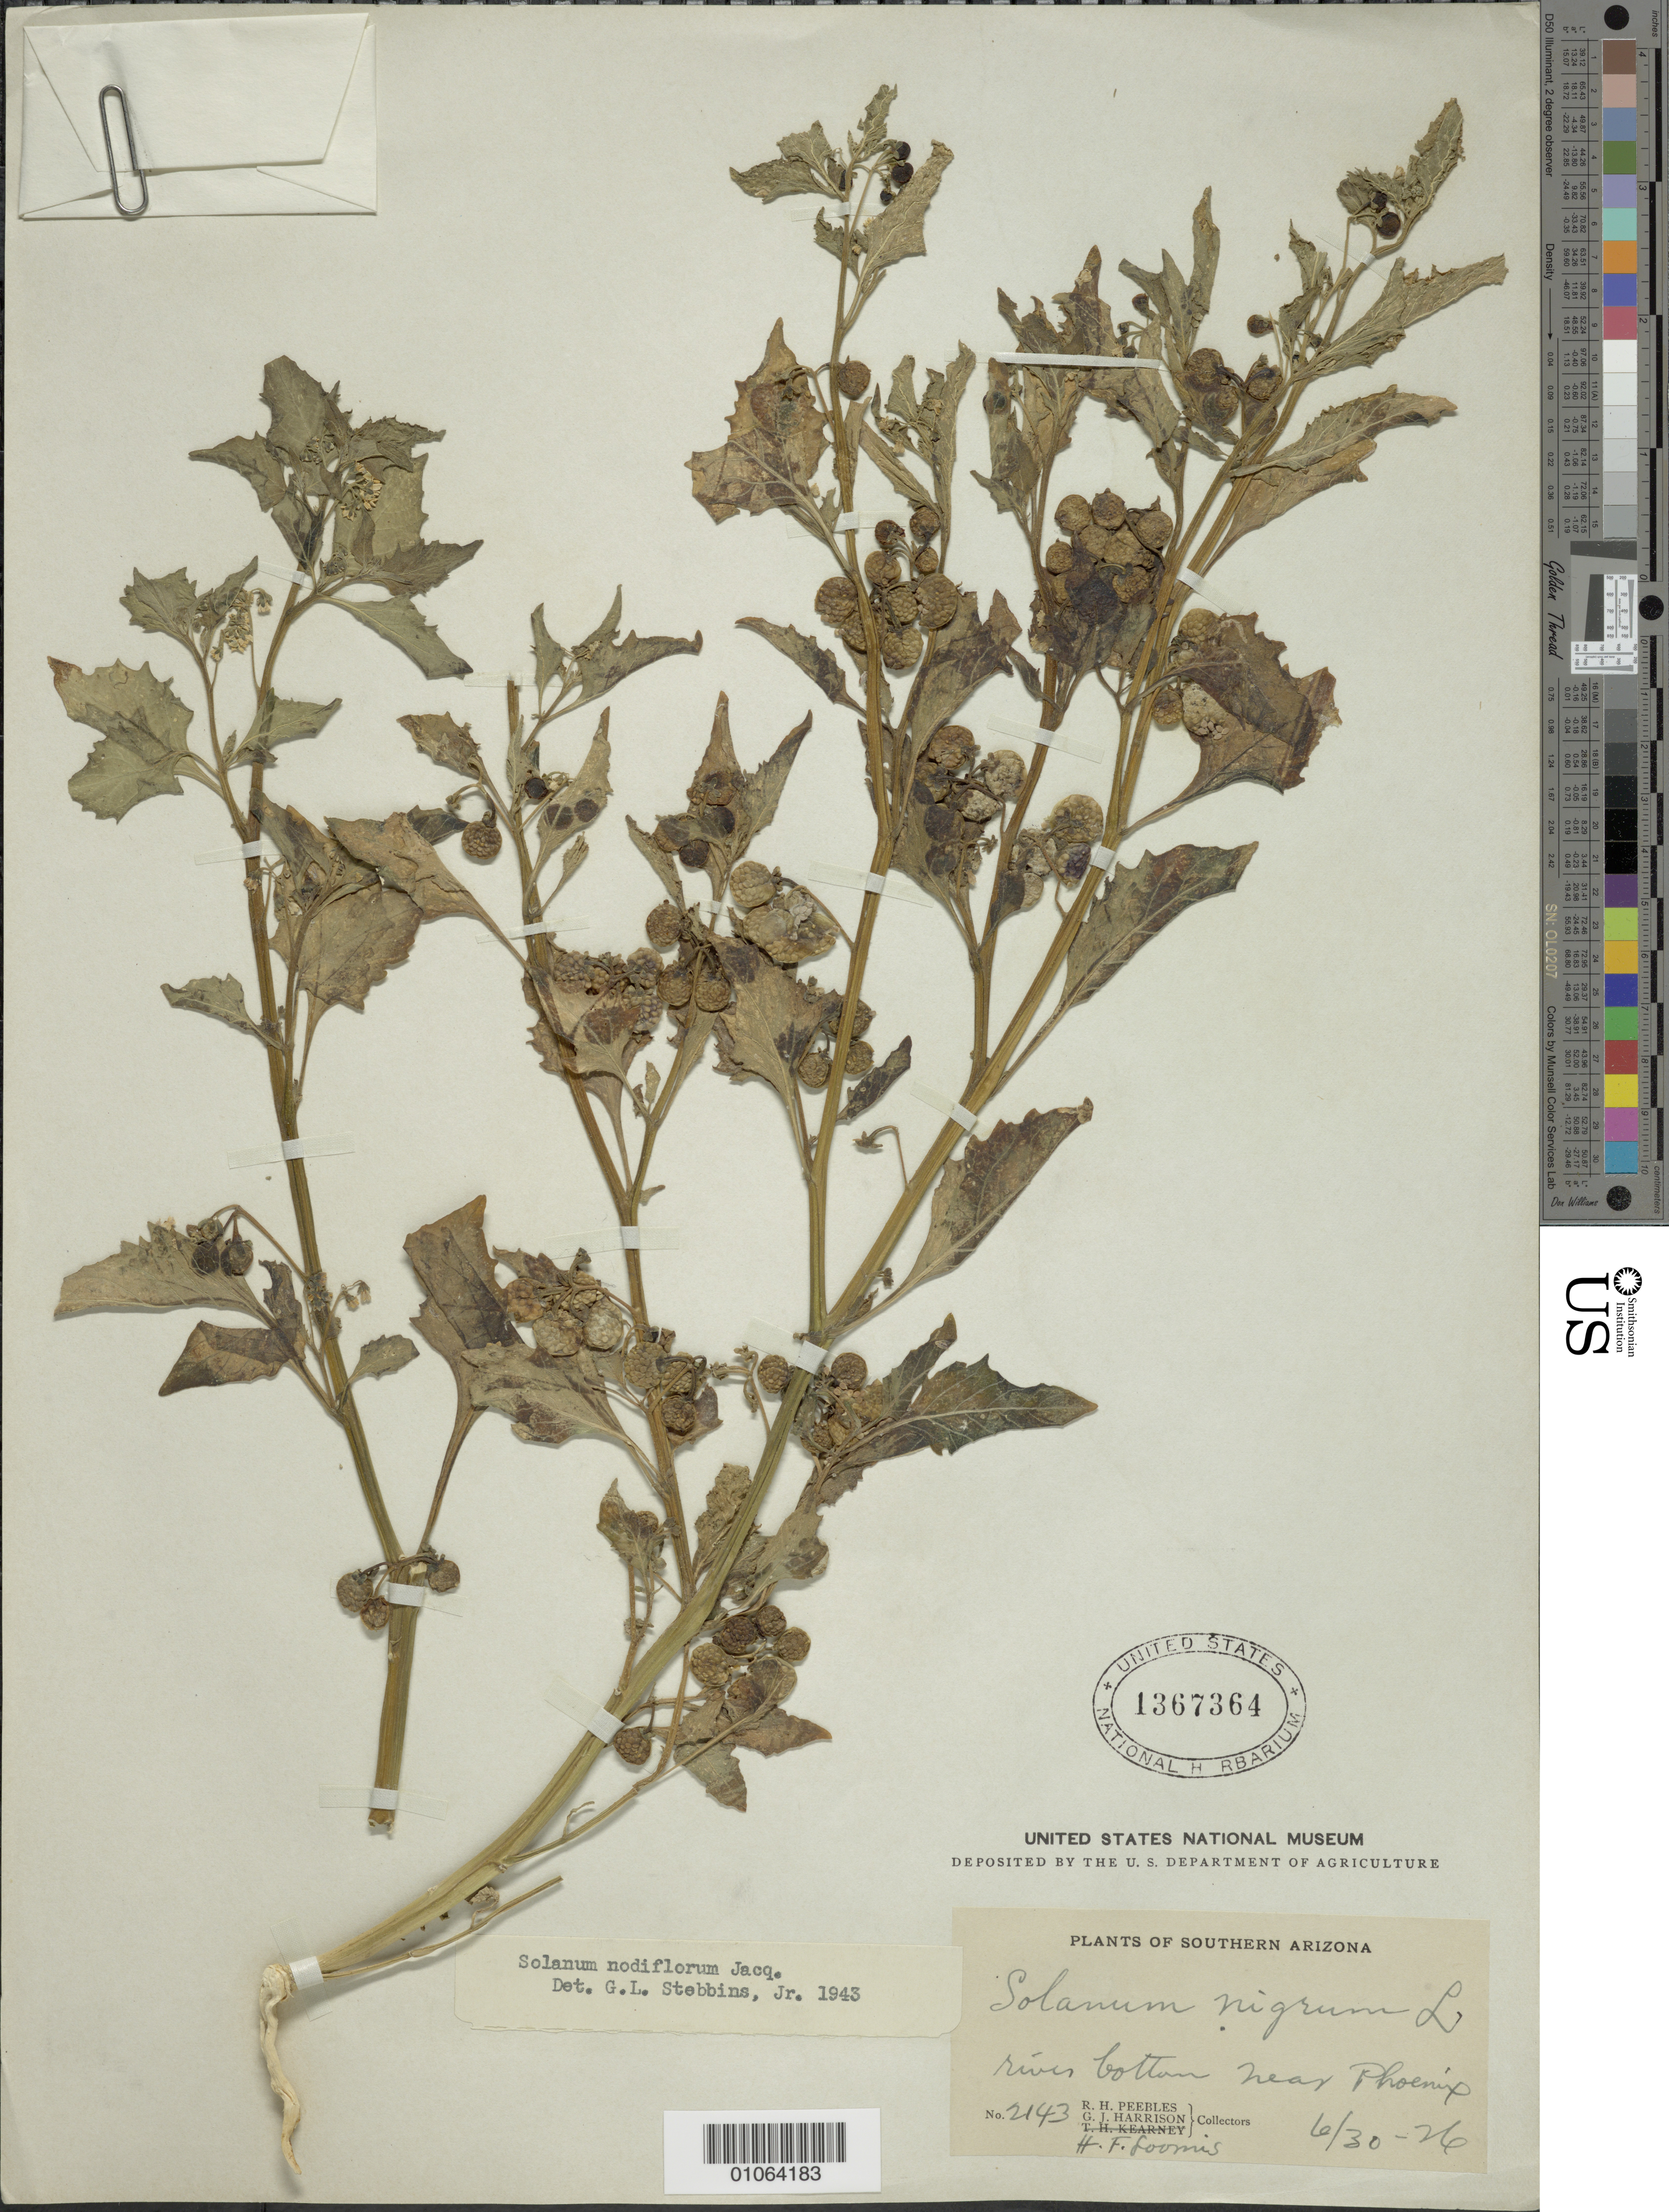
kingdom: Plantae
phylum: Tracheophyta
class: Magnoliopsida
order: Solanales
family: Solanaceae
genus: Solanum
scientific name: Solanum americanum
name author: Mill.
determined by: Knapp, S. D.; Särkinen, T.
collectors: R. H. Peebles, G. J. Harrison & H. F. Loomis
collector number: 2143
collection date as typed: Transcribed d/m/y: 30/6/26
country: United States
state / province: Arizona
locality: Southern Arizona. River bottom near Phoenix.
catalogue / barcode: US 1367364